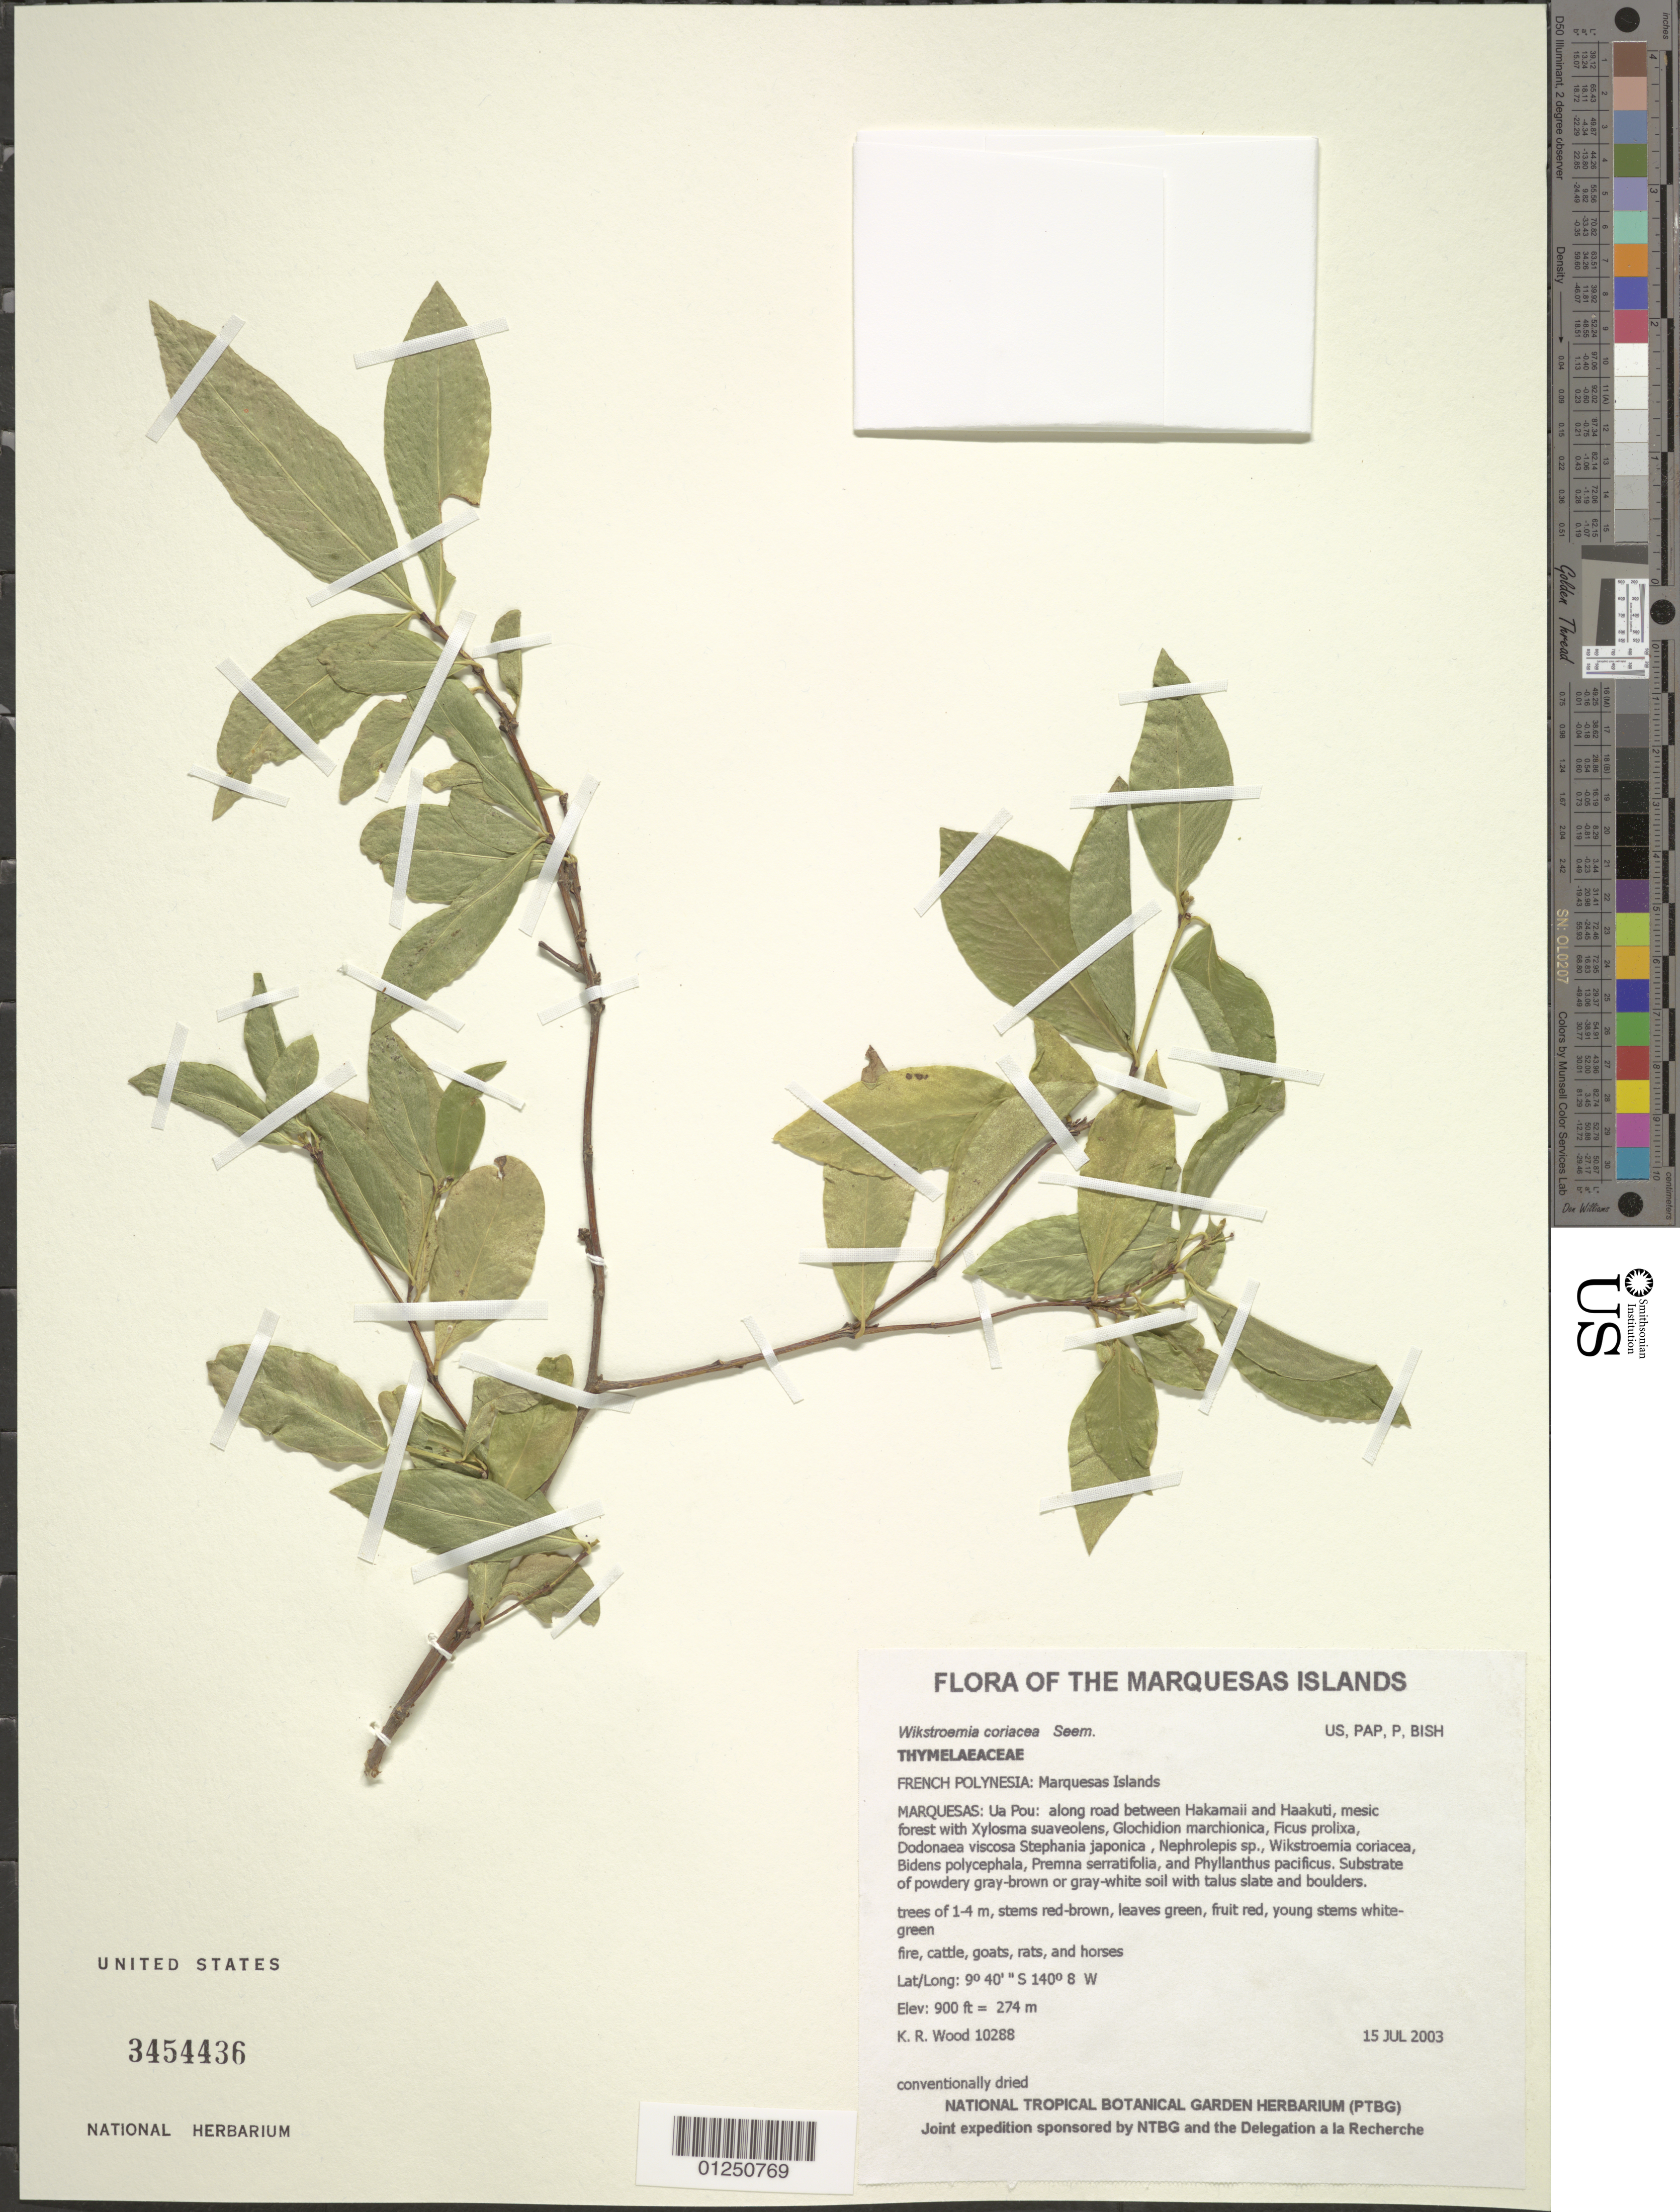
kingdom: Plantae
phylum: Tracheophyta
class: Magnoliopsida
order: Malvales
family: Thymelaeaceae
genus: Wikstroemia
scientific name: Wikstroemia coriacea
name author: Seem.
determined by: Lorence, David H., (PTBG), National Tropical Botanical Garden (UNITED STATES)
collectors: K. R. Wood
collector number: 10288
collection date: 2003-07-15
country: French Polynesia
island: Ua Pou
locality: Along road between Hakamaii and Haakuti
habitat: Mesic forest. Upper slope, W aspect, steep slope, scattered, mesic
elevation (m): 274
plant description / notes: Fire, cattle, goats, rats, and horses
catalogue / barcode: US 3454436